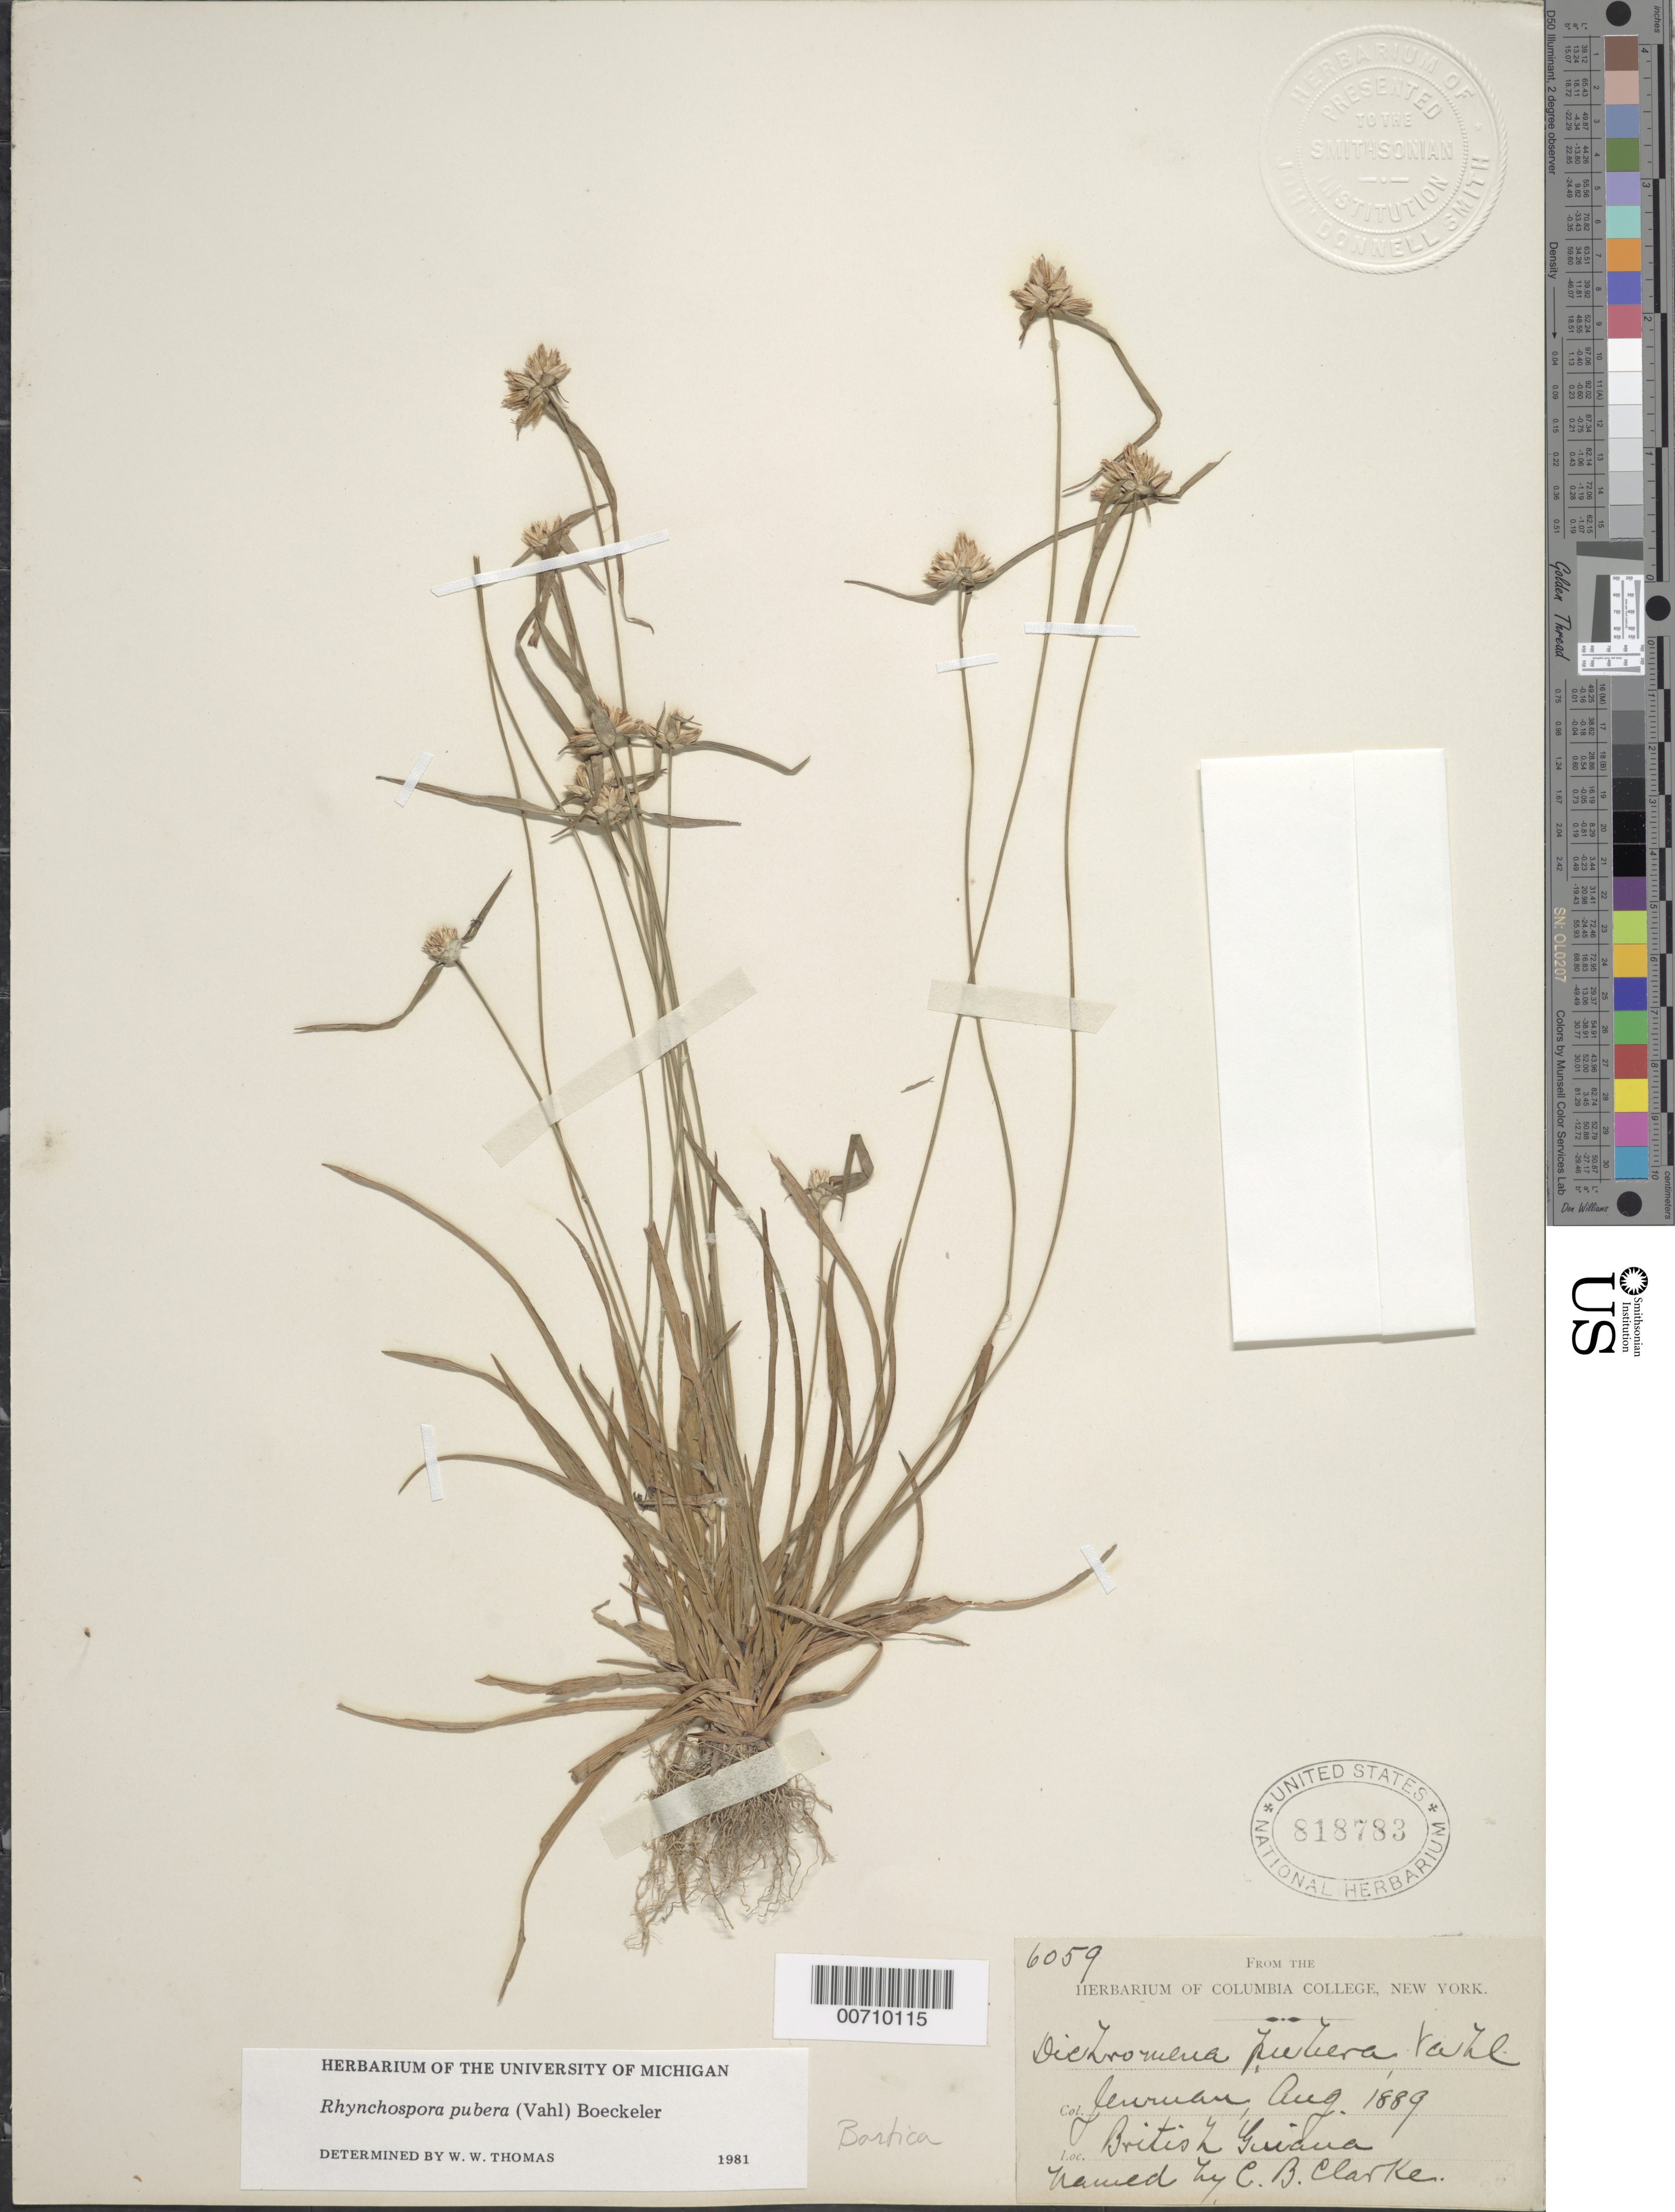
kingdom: Plantae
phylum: Tracheophyta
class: Liliopsida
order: Poales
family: Cyperaceae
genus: Rhynchospora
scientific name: Rhynchospora pubera subsp. pubera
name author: (Vahl) Boeckeler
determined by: Thomas, W. W., (NY), New York Botanical Garden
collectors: G. S. Jenman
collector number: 6059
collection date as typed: August 1889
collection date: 1889-08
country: Guyana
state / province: Cuyuni-Mazaruni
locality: Bartica, Essequibo R.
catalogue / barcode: US 818783